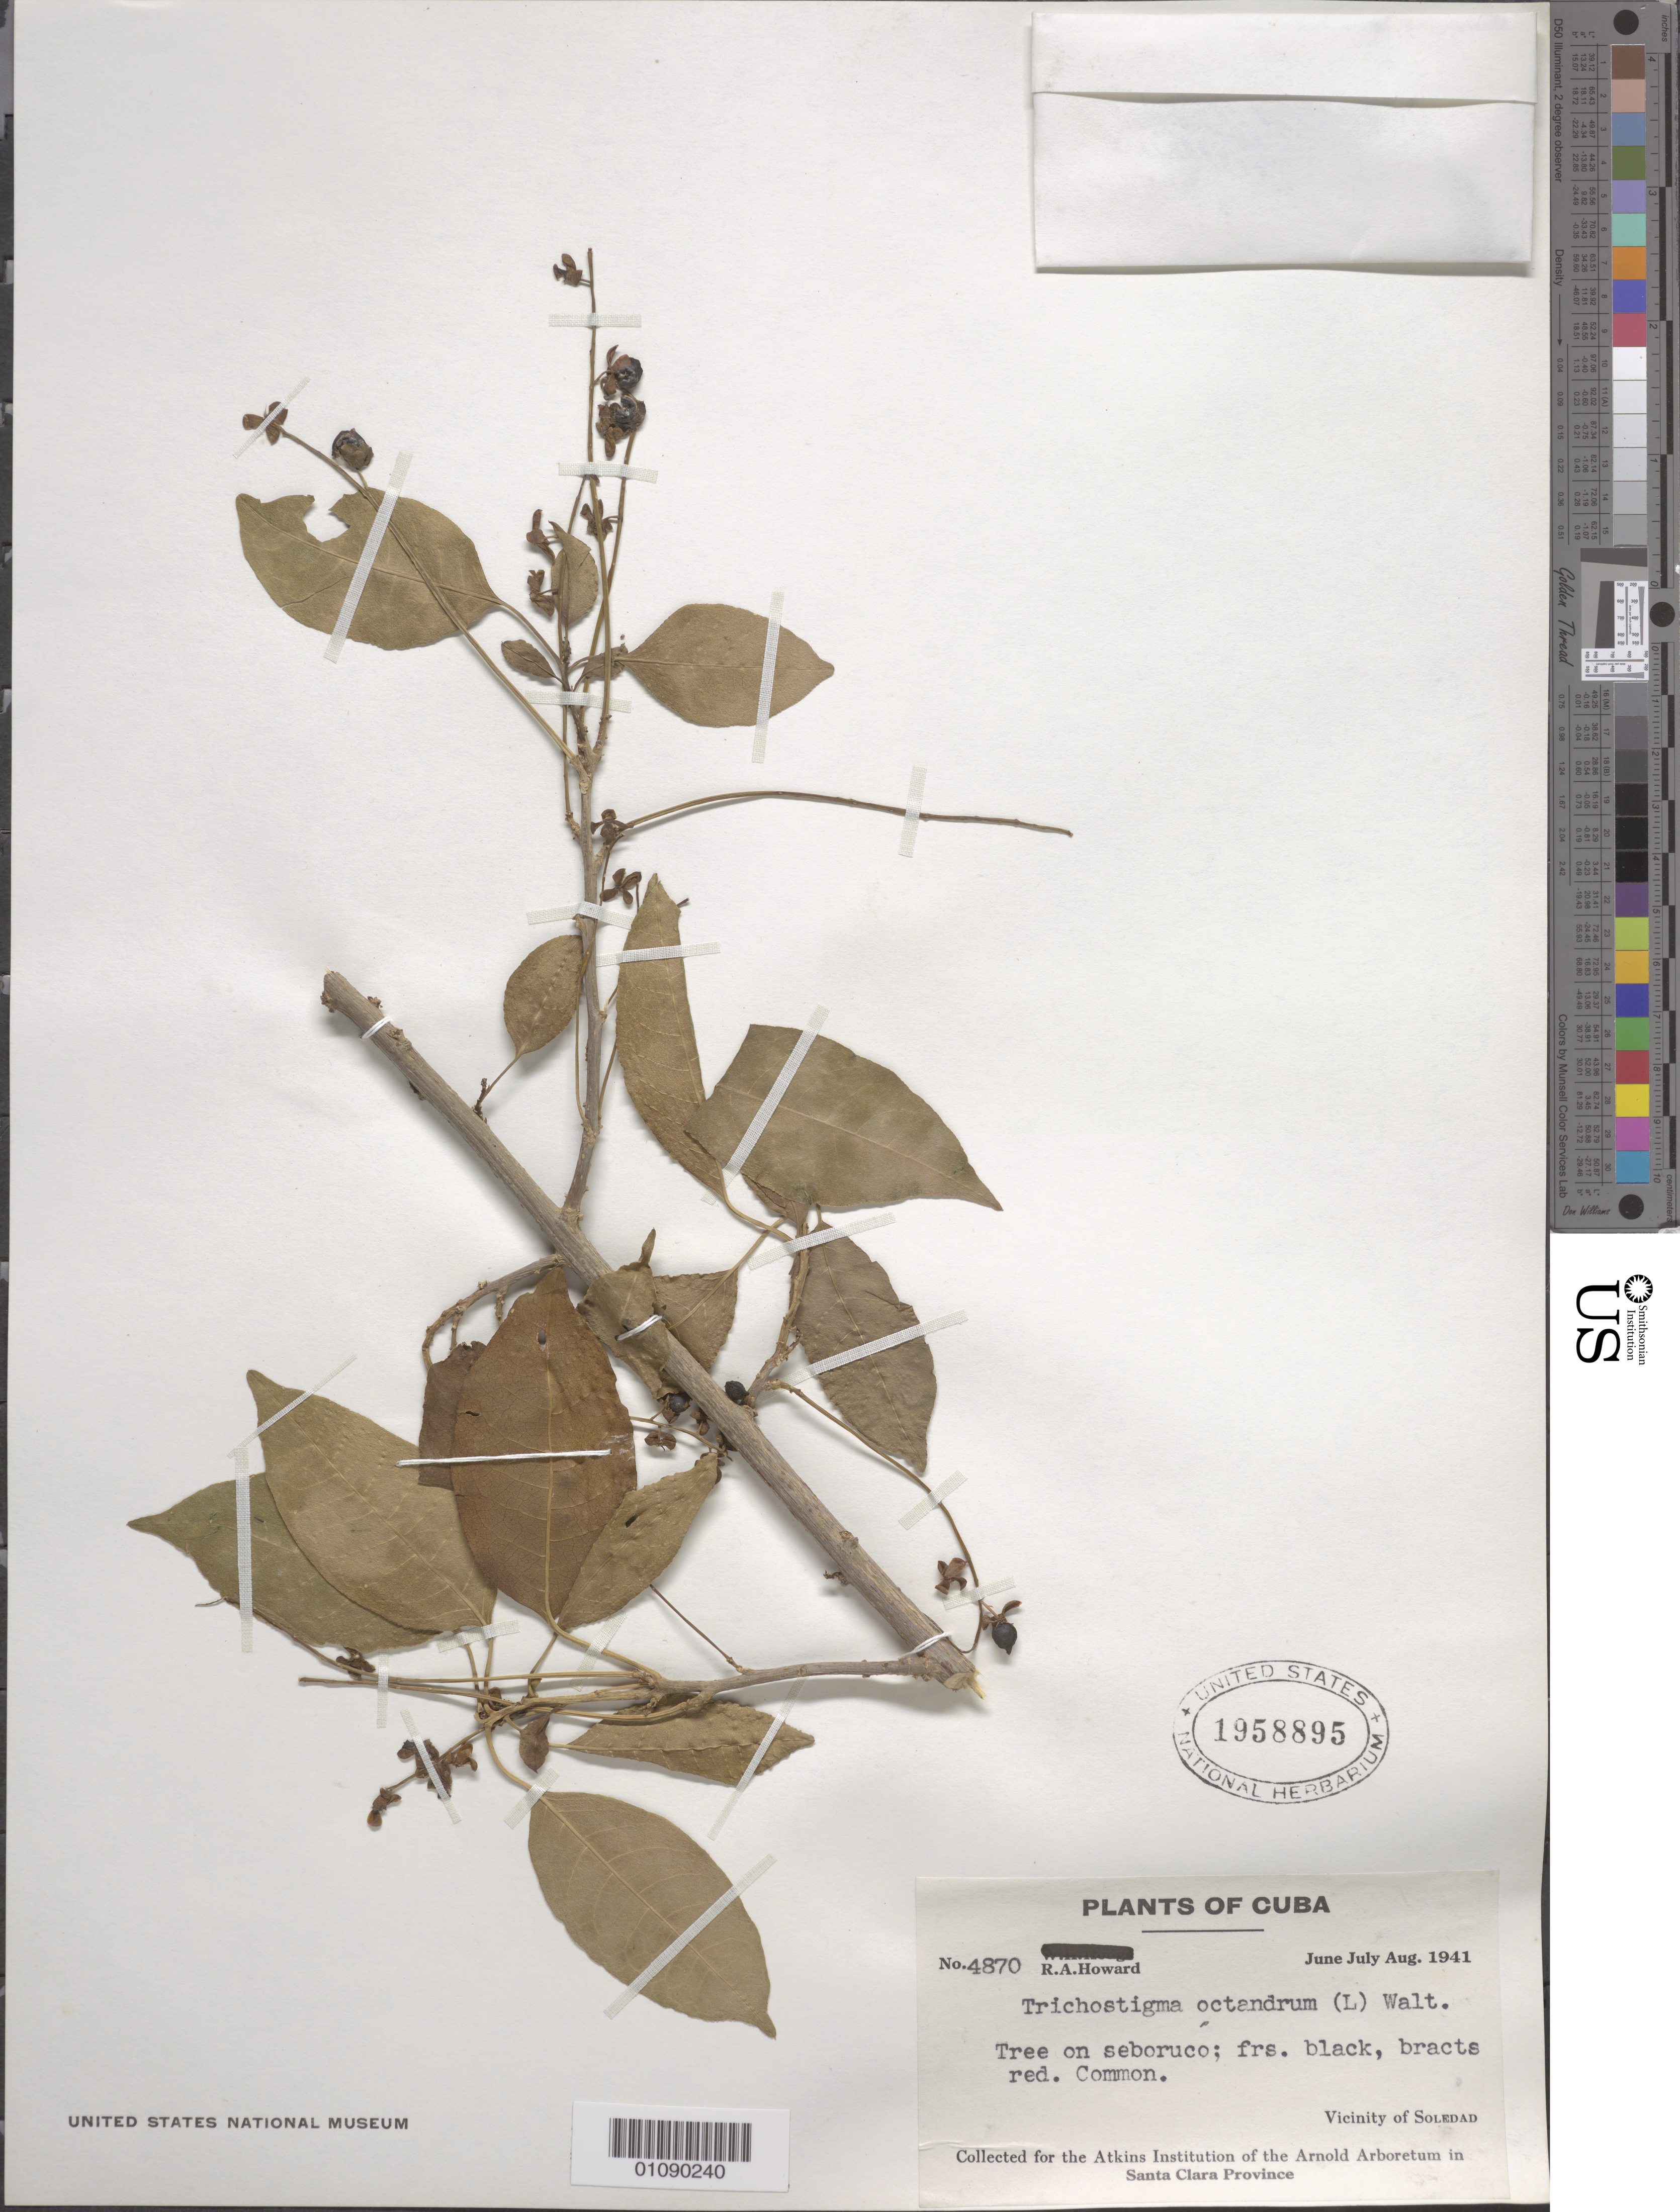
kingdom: Plantae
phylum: Tracheophyta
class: Magnoliopsida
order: Caryophyllales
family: Phytolaccaceae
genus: Trichostigma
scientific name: Trichostigma octandrum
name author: (L.) H. Walter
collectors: R. A. Howard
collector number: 4870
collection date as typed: Jun 1941 to Aug 1941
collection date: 1941-06/1941-08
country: Cuba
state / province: Cienfuegos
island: Cuba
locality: Santa Clara Province, vicinity of Soledad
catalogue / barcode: US 1958895